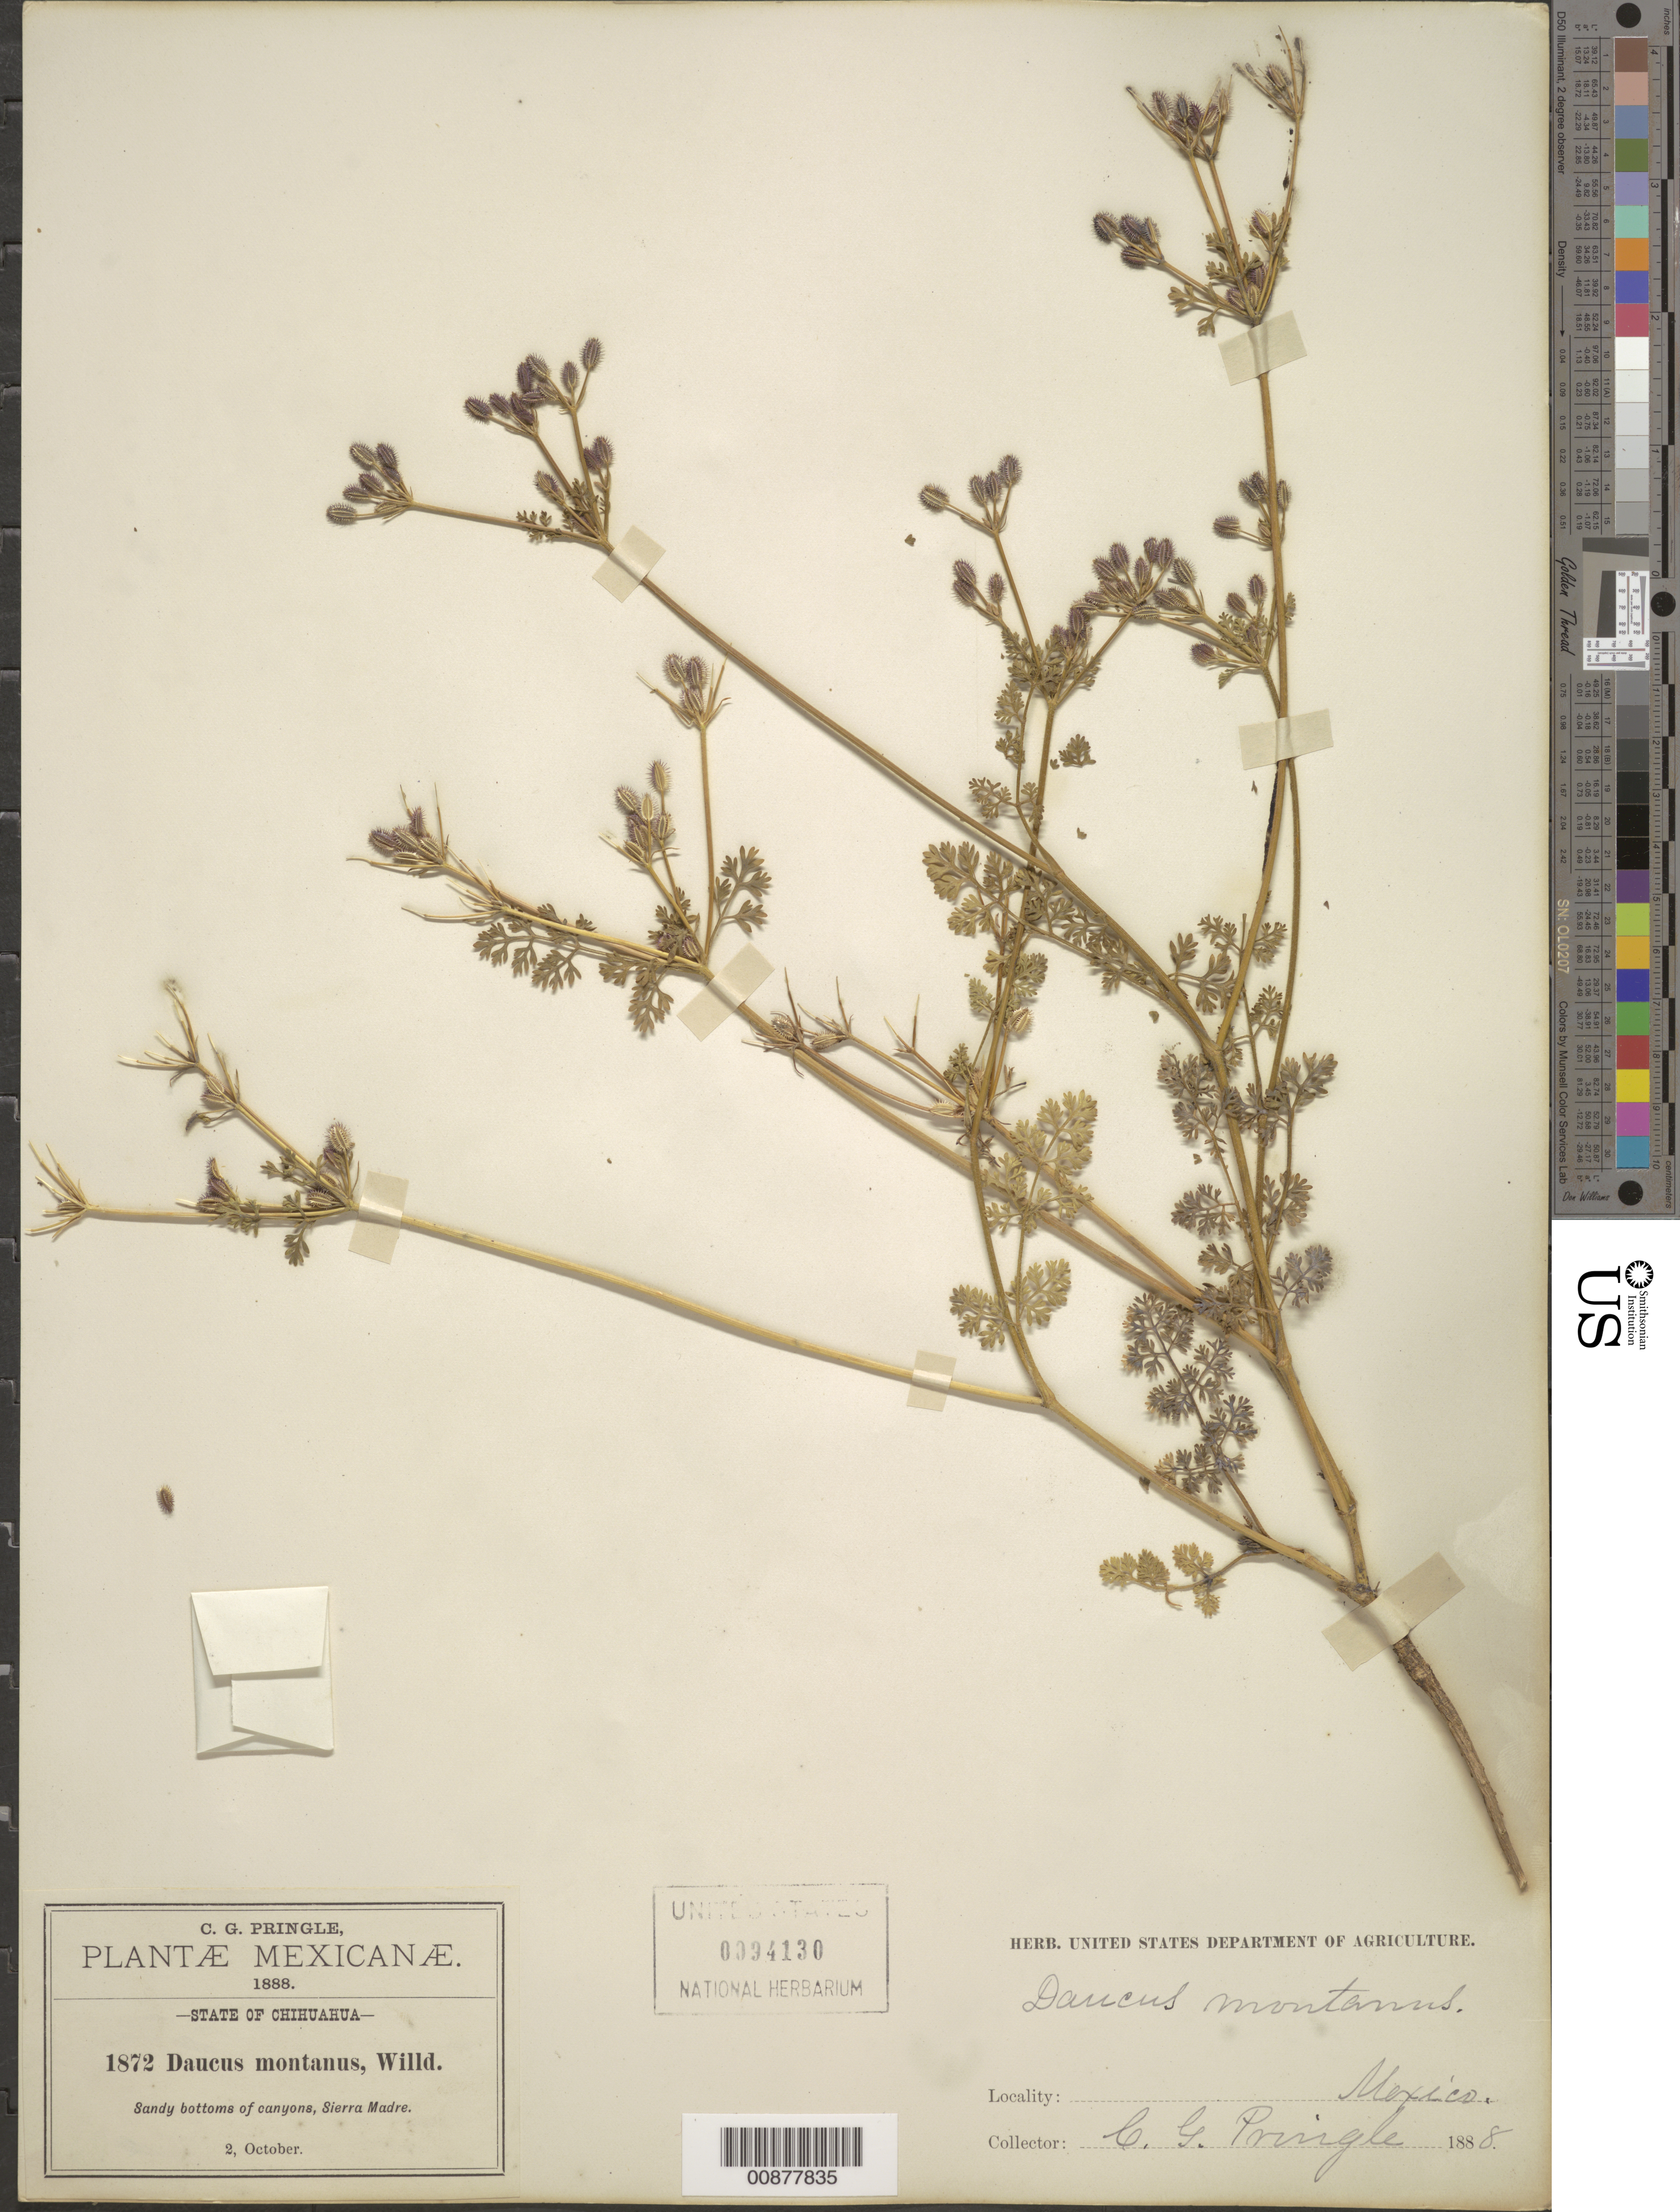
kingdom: Plantae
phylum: Tracheophyta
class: Magnoliopsida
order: Apiales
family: Apiaceae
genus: Daucus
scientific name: Daucus montanus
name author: Humb. & Bonpl. ex Spreng.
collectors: C. G. Pringle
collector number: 1872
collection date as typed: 02 Oct 1888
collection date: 1888-10-02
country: Mexico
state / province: Chihuahua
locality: Sierra Madre, Chihuahua.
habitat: Sandy bottoms of canyons.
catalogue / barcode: US 94130